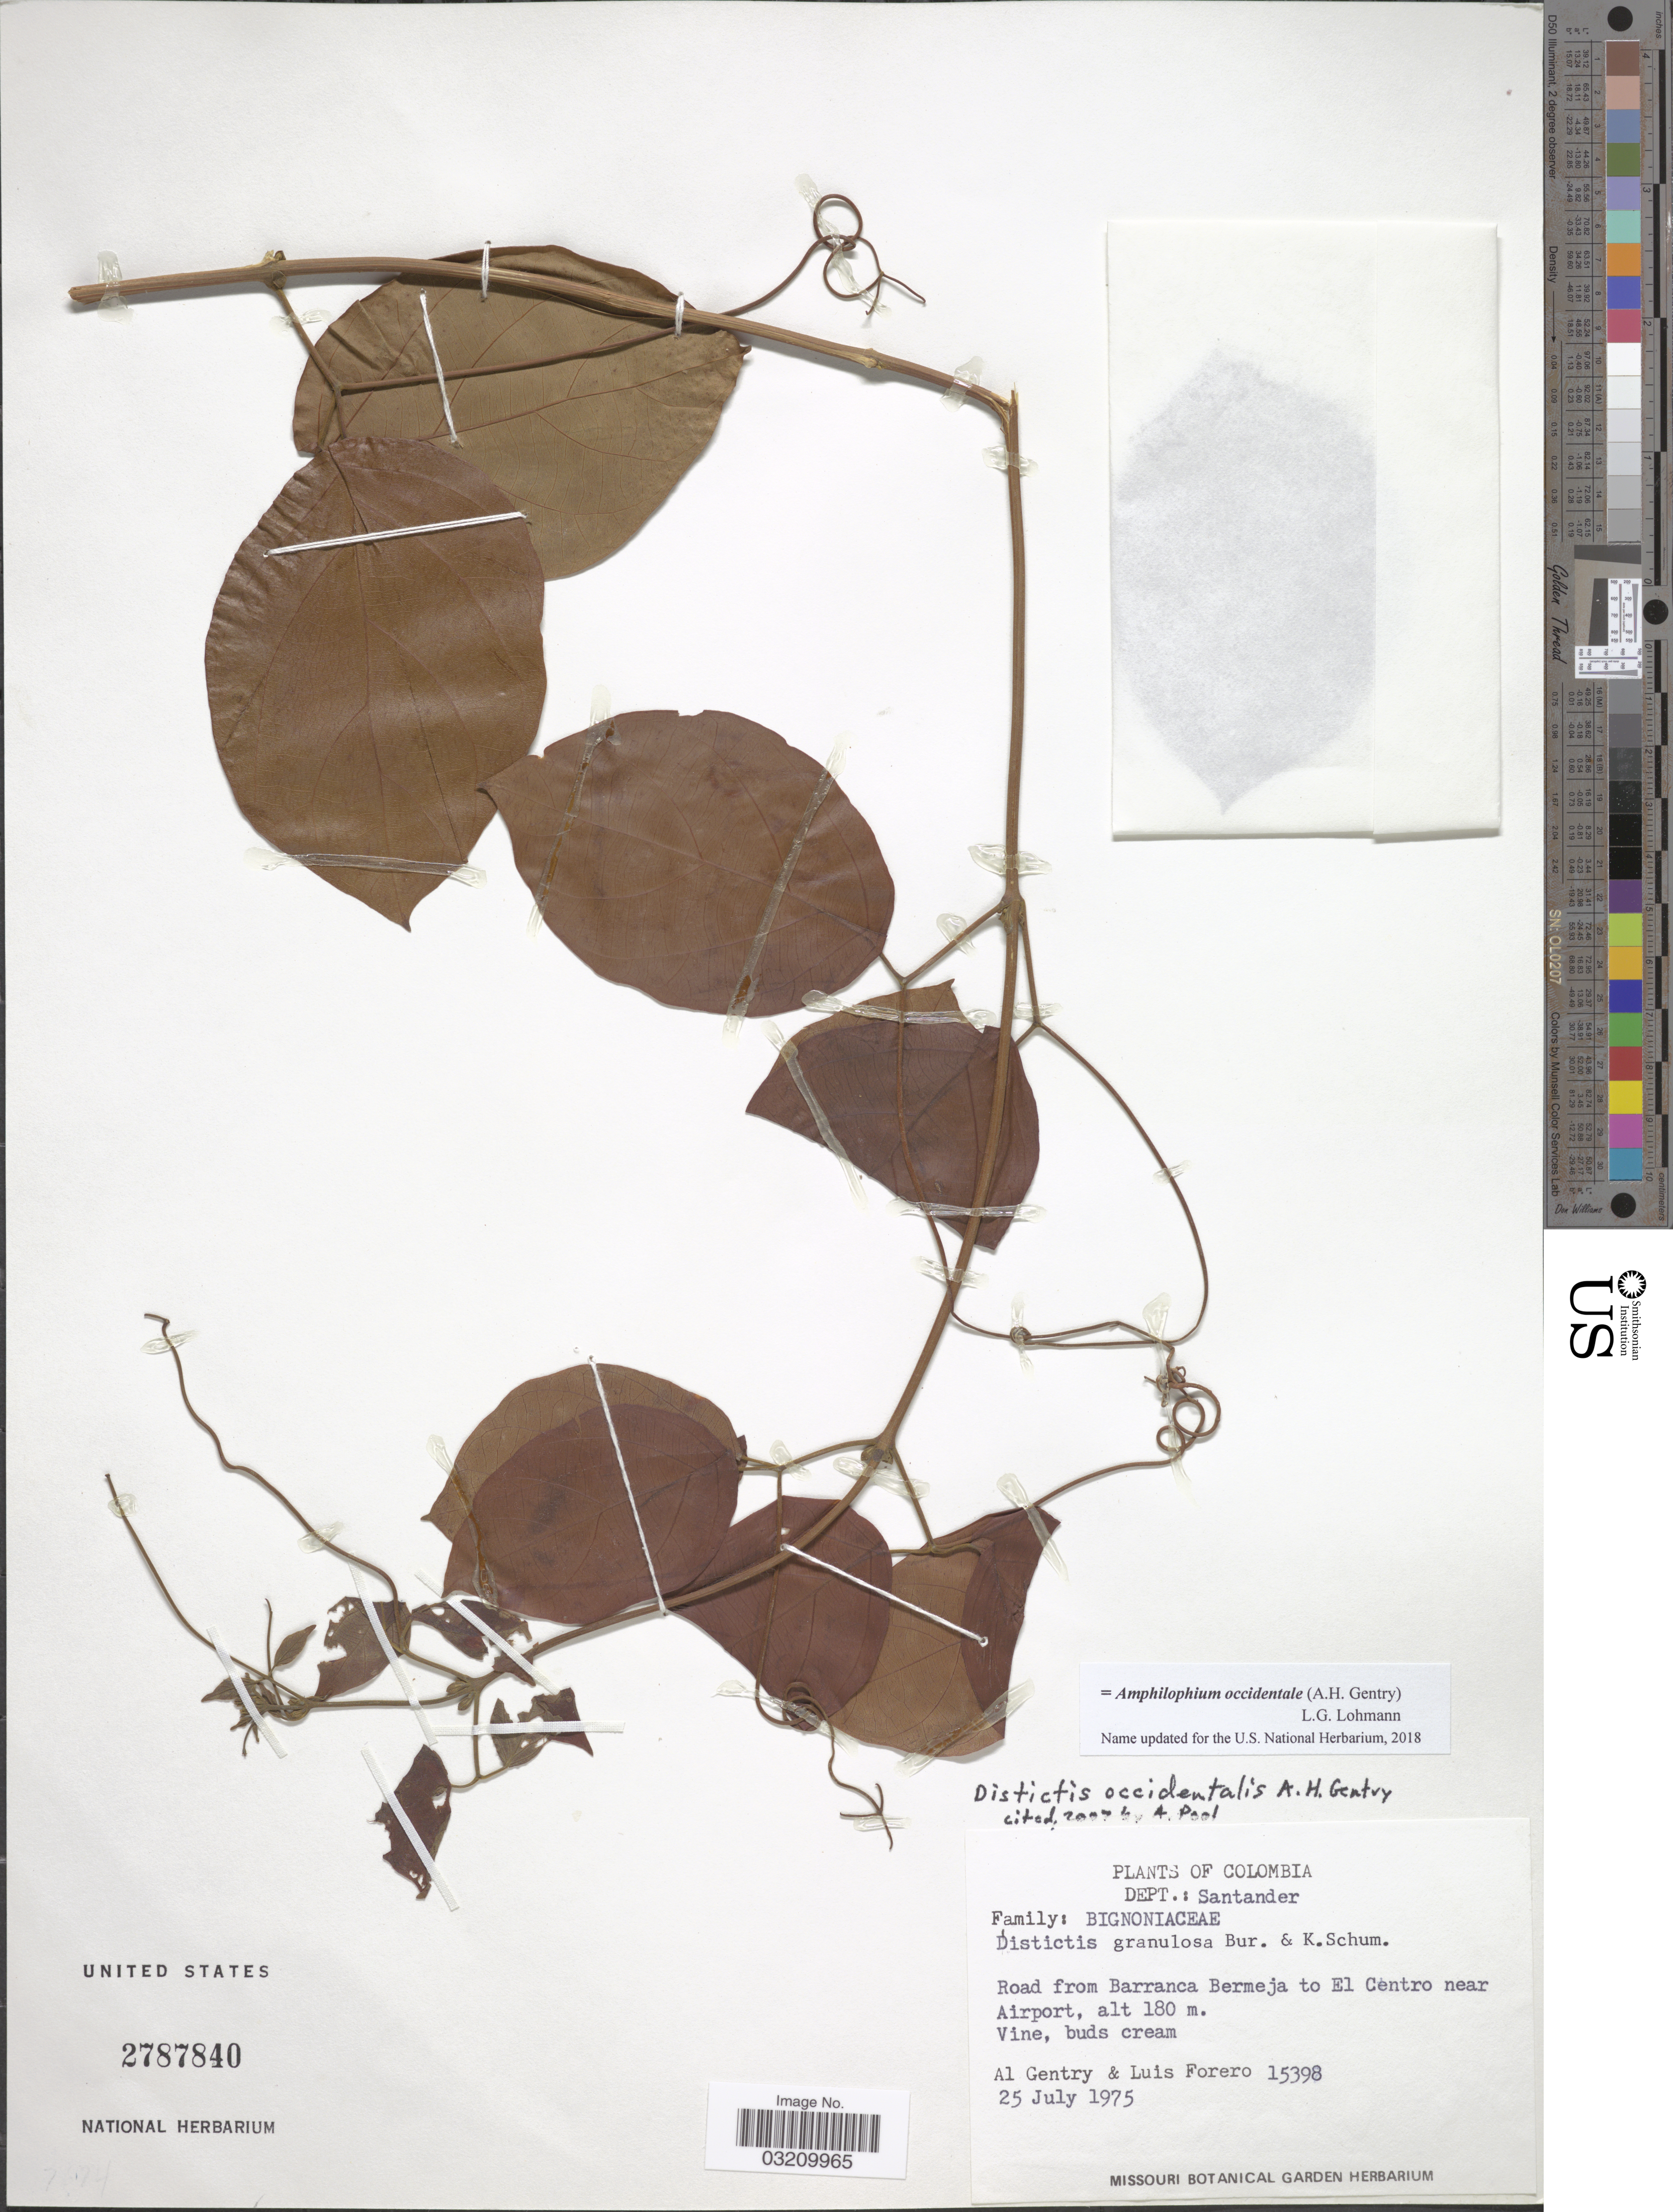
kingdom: Plantae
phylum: Tracheophyta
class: Magnoliopsida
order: Lamiales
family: Bignoniaceae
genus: Amphilophium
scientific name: Amphilophium occidentale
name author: (A.H. Gentry) L.G. Lohmann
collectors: A. H. Gentry & L. Forero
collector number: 15398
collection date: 1975-07-25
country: Colombia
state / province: Santander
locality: Dept.: Santander. Road from Barranca Bermeja to El Centro near Airport.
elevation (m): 180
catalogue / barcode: US 2787840